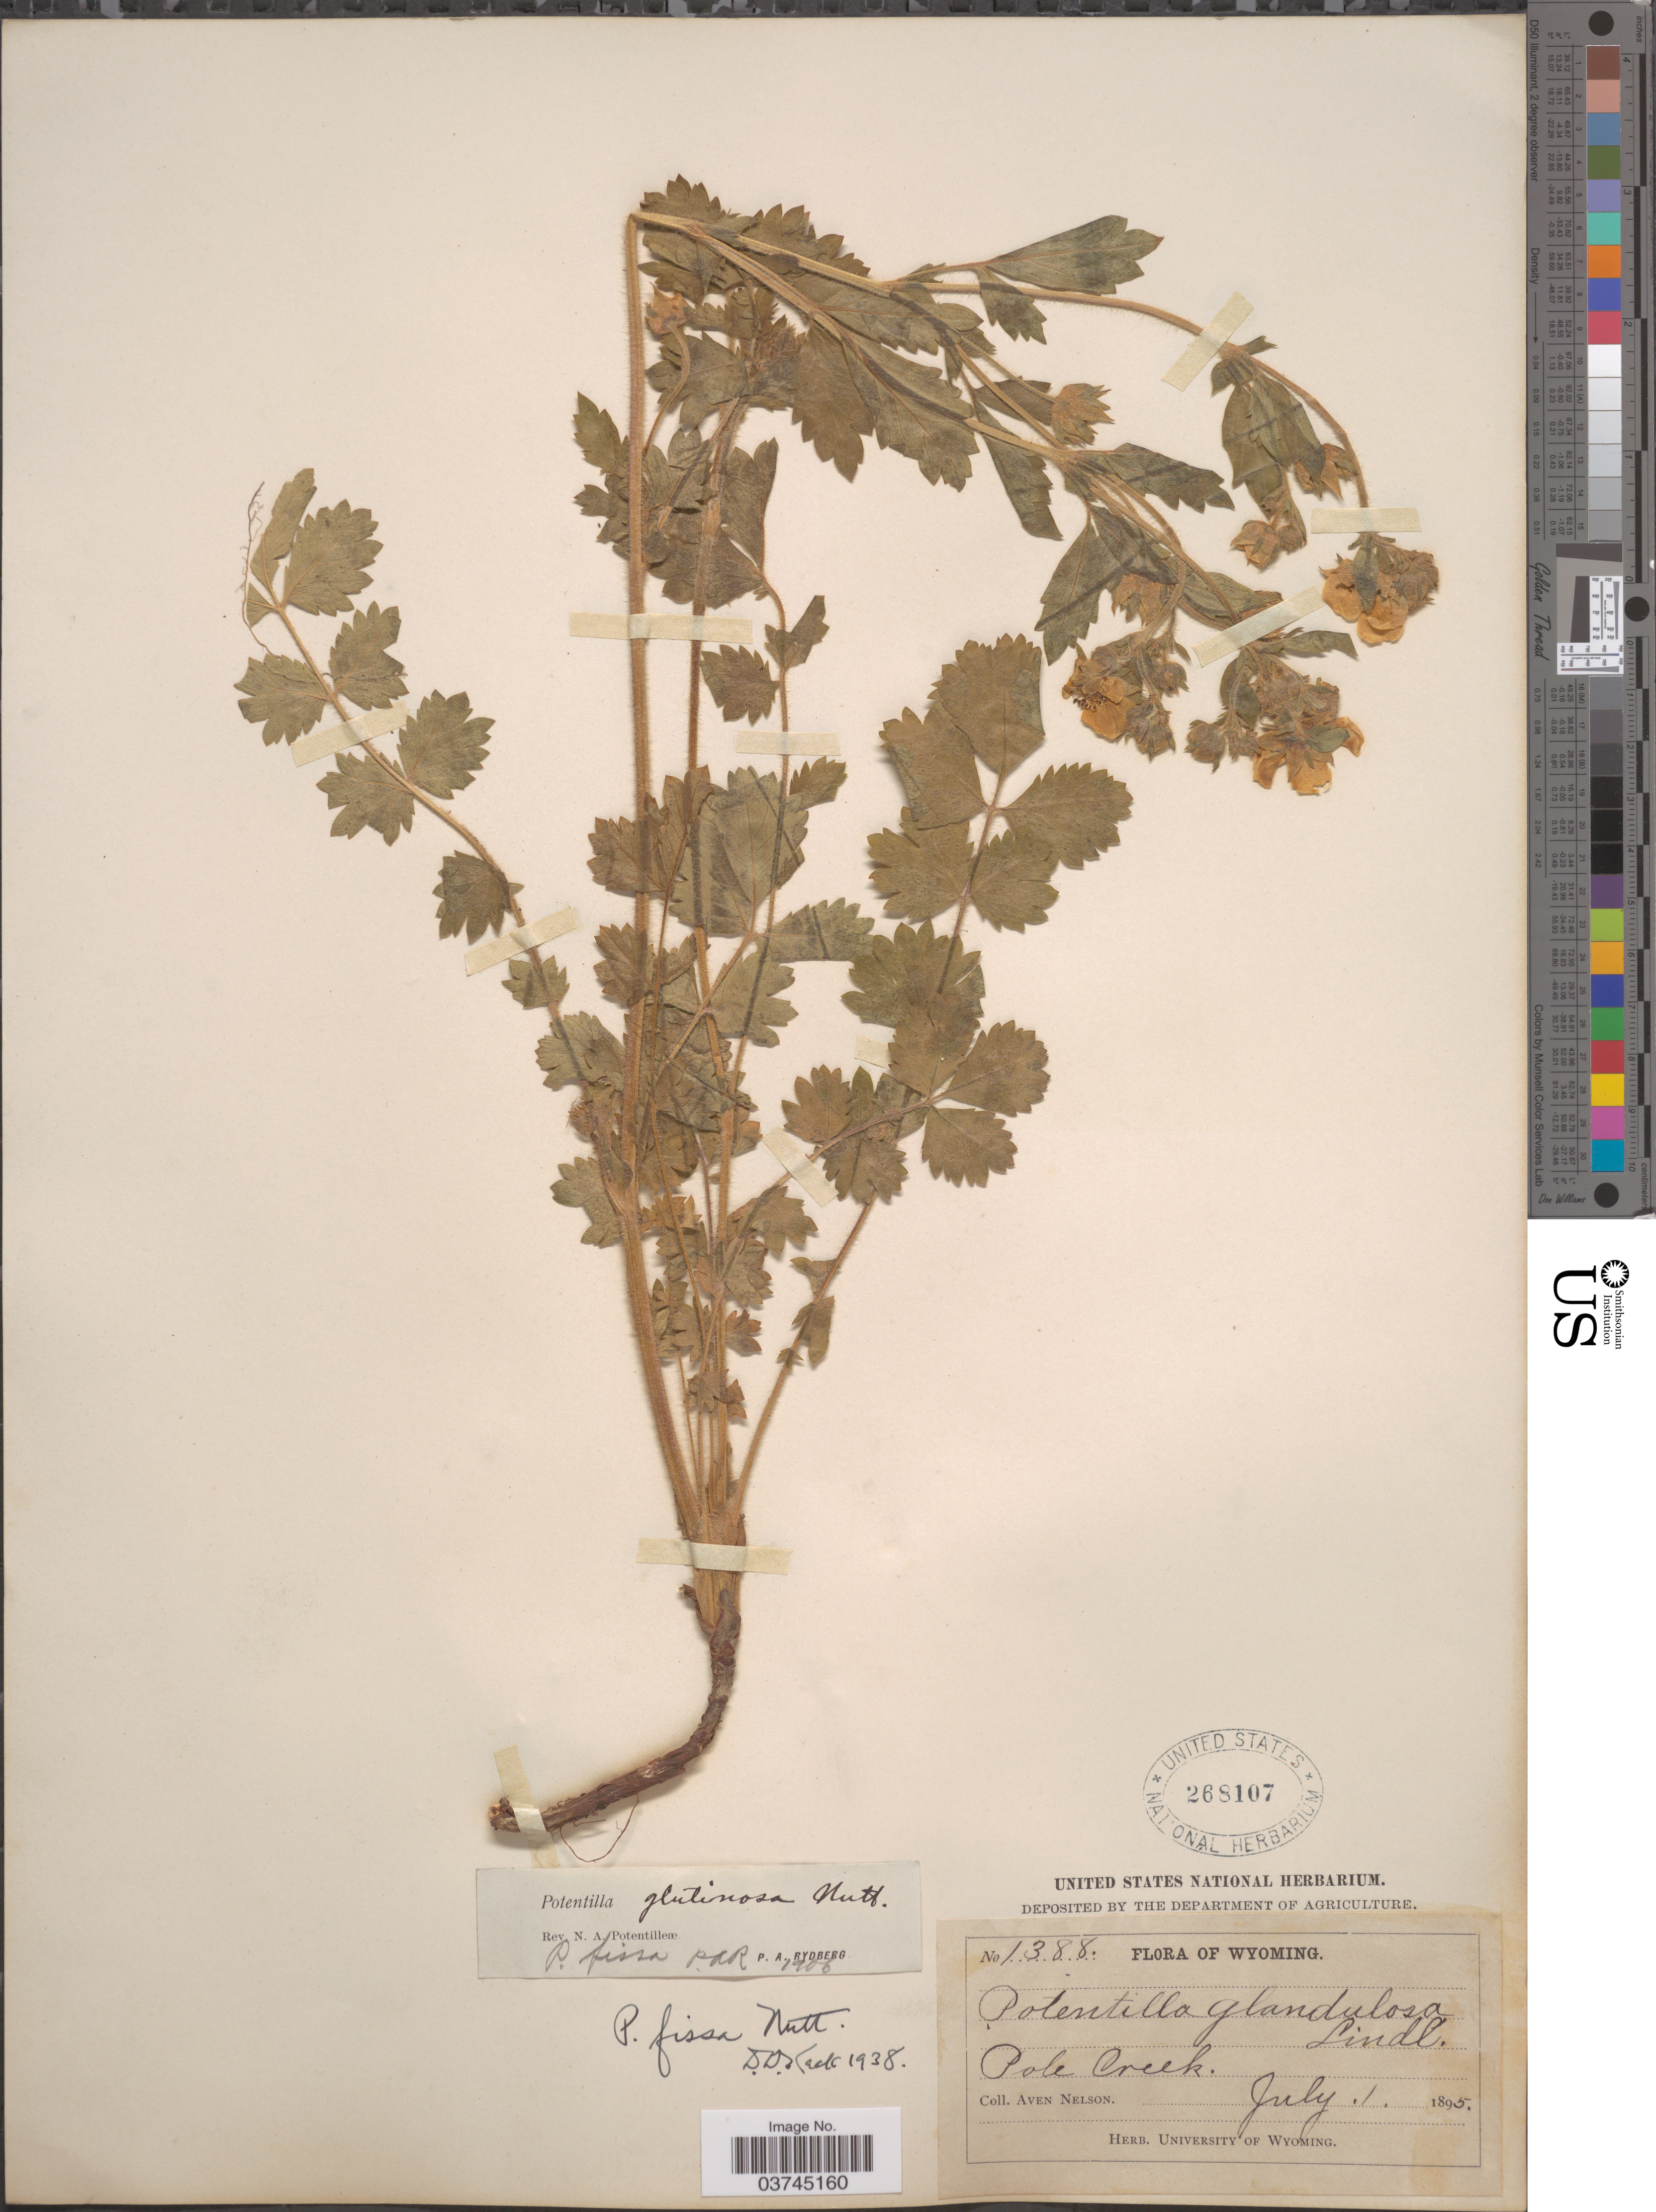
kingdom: Plantae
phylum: Tracheophyta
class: Magnoliopsida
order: Rosales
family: Rosaceae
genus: Drymocallis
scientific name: Drymocallis fissa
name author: (Nutt.) Rydb.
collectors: A. Nelson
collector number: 1388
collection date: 1895-07-01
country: United States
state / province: Wyoming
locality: Pole Creek.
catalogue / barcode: US 268107